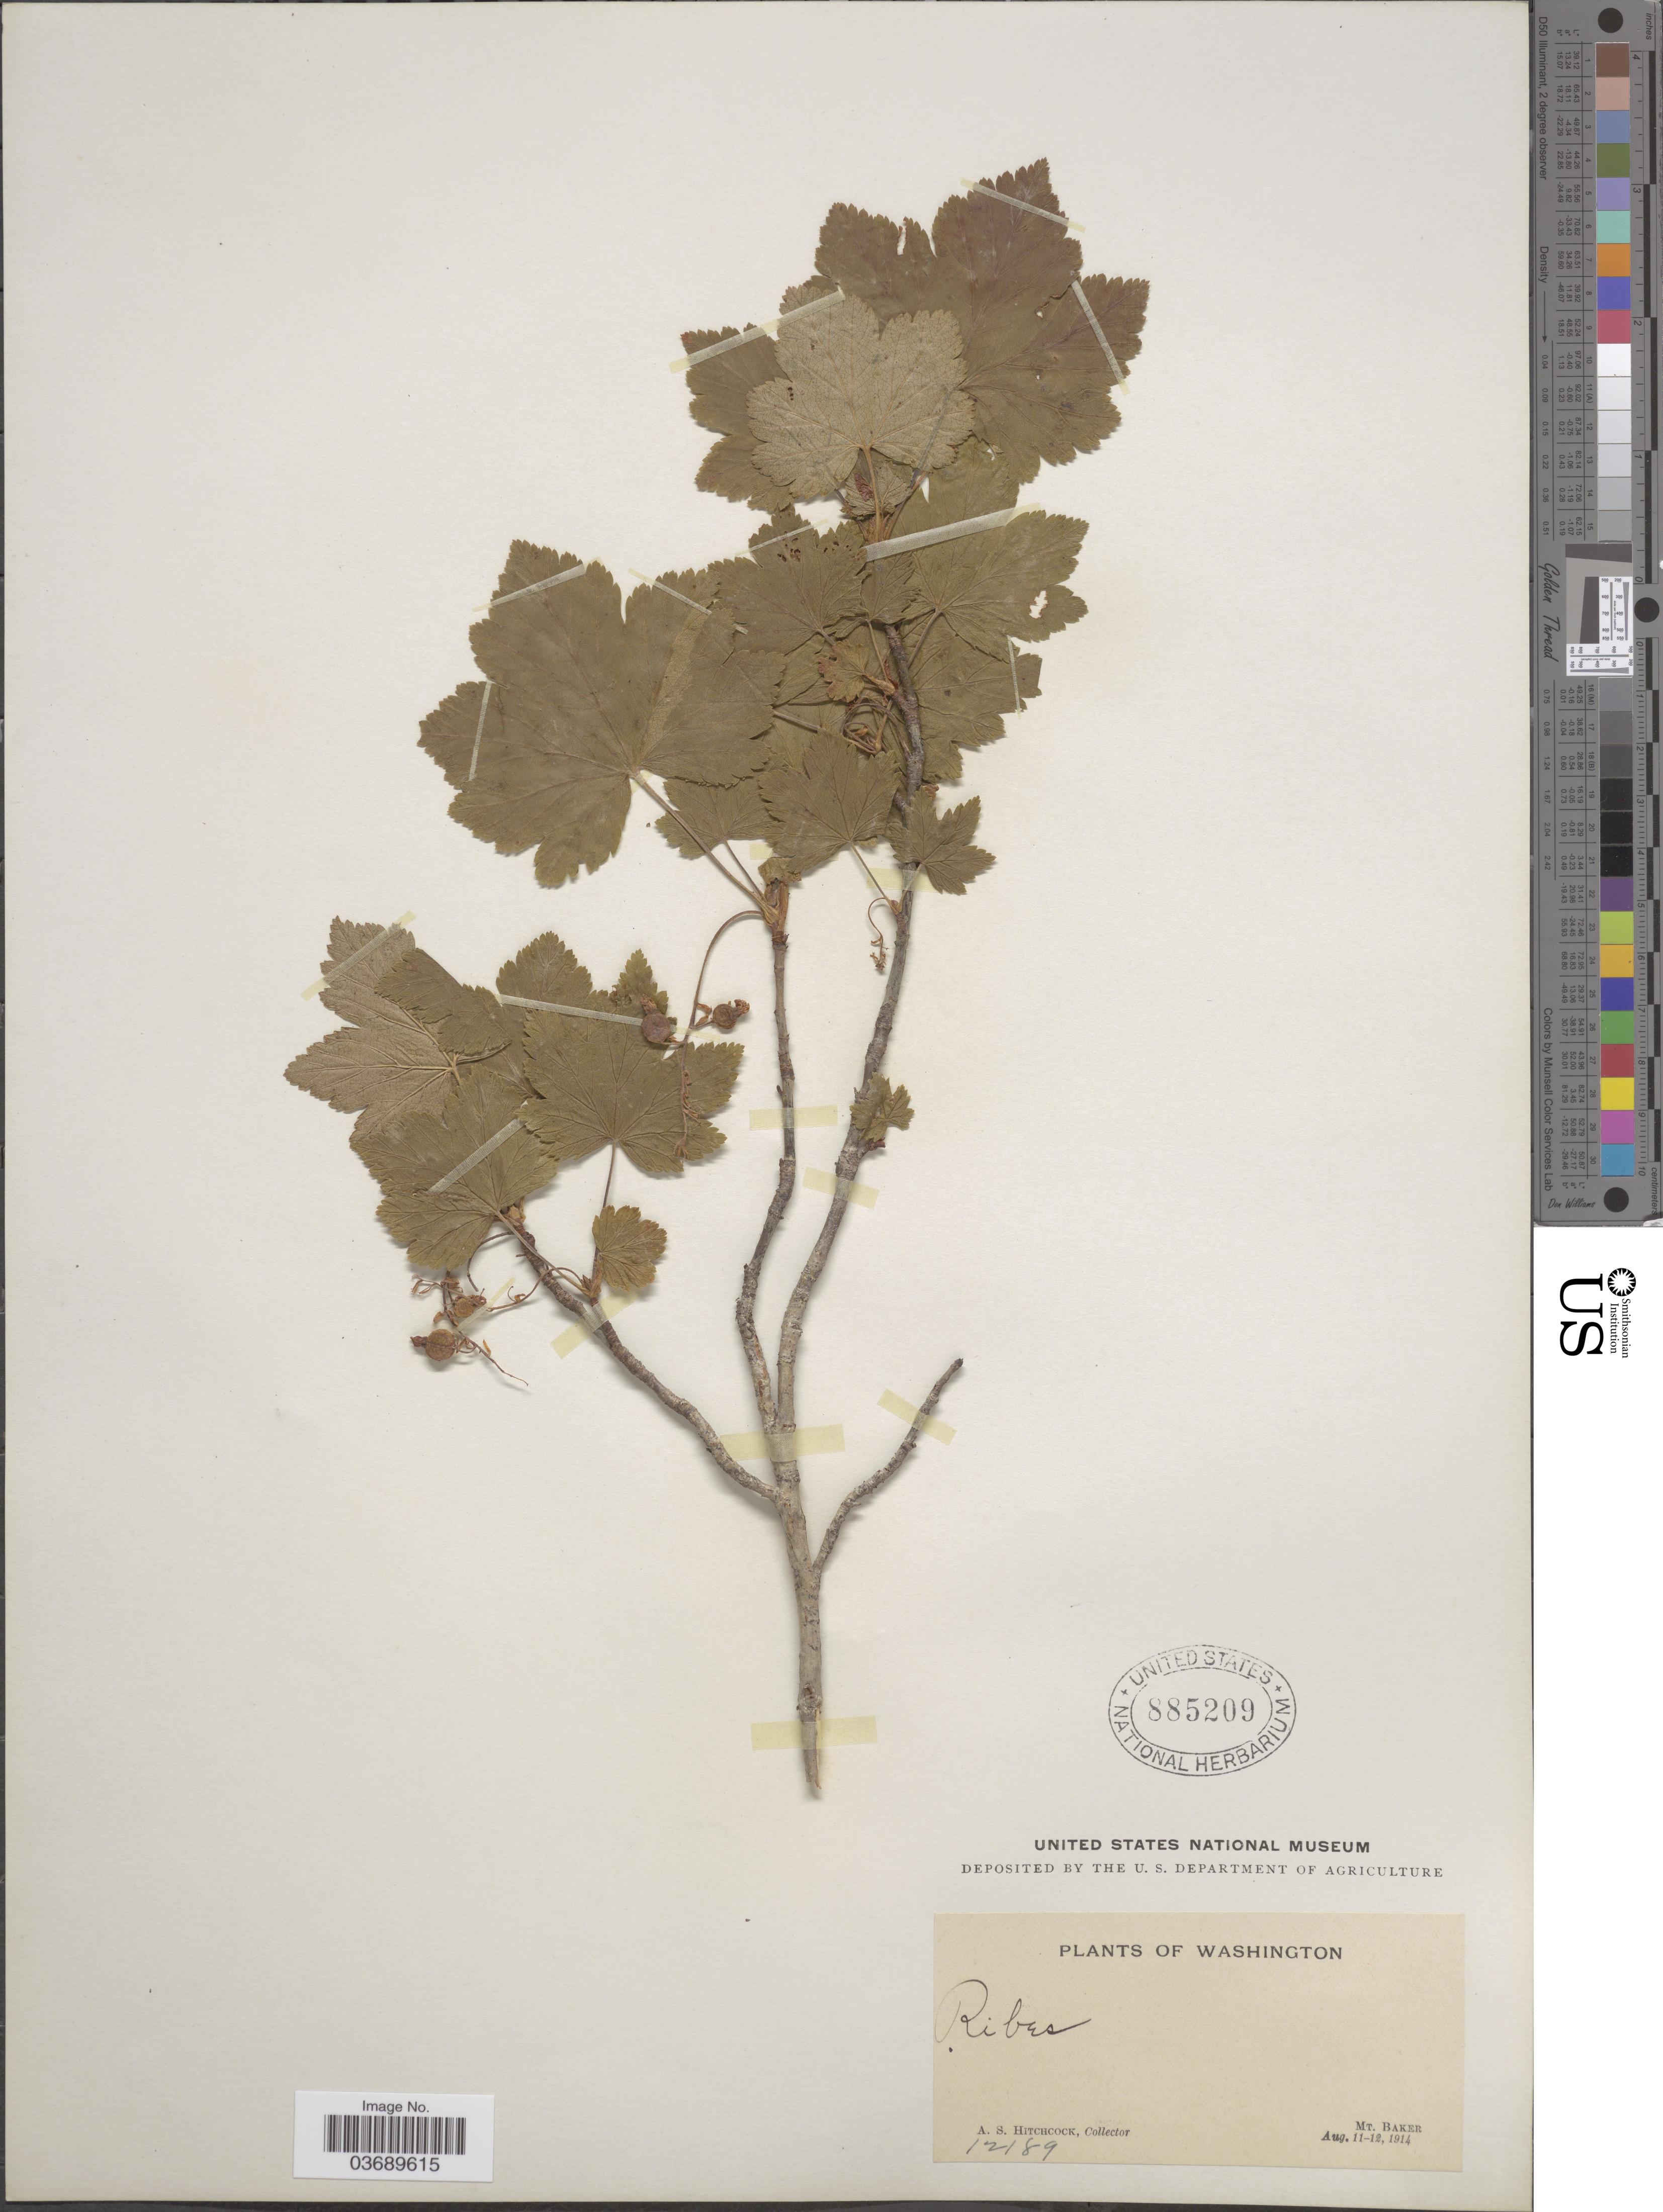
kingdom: Plantae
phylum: Tracheophyta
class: Magnoliopsida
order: Saxifragales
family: Grossulariaceae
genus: Ribes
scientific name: Ribes sp.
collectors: A. S. Hitchcock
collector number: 12189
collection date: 1914-08-11/1914-08-12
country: United States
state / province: Washington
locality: Mt. Baker.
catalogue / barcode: US 885209